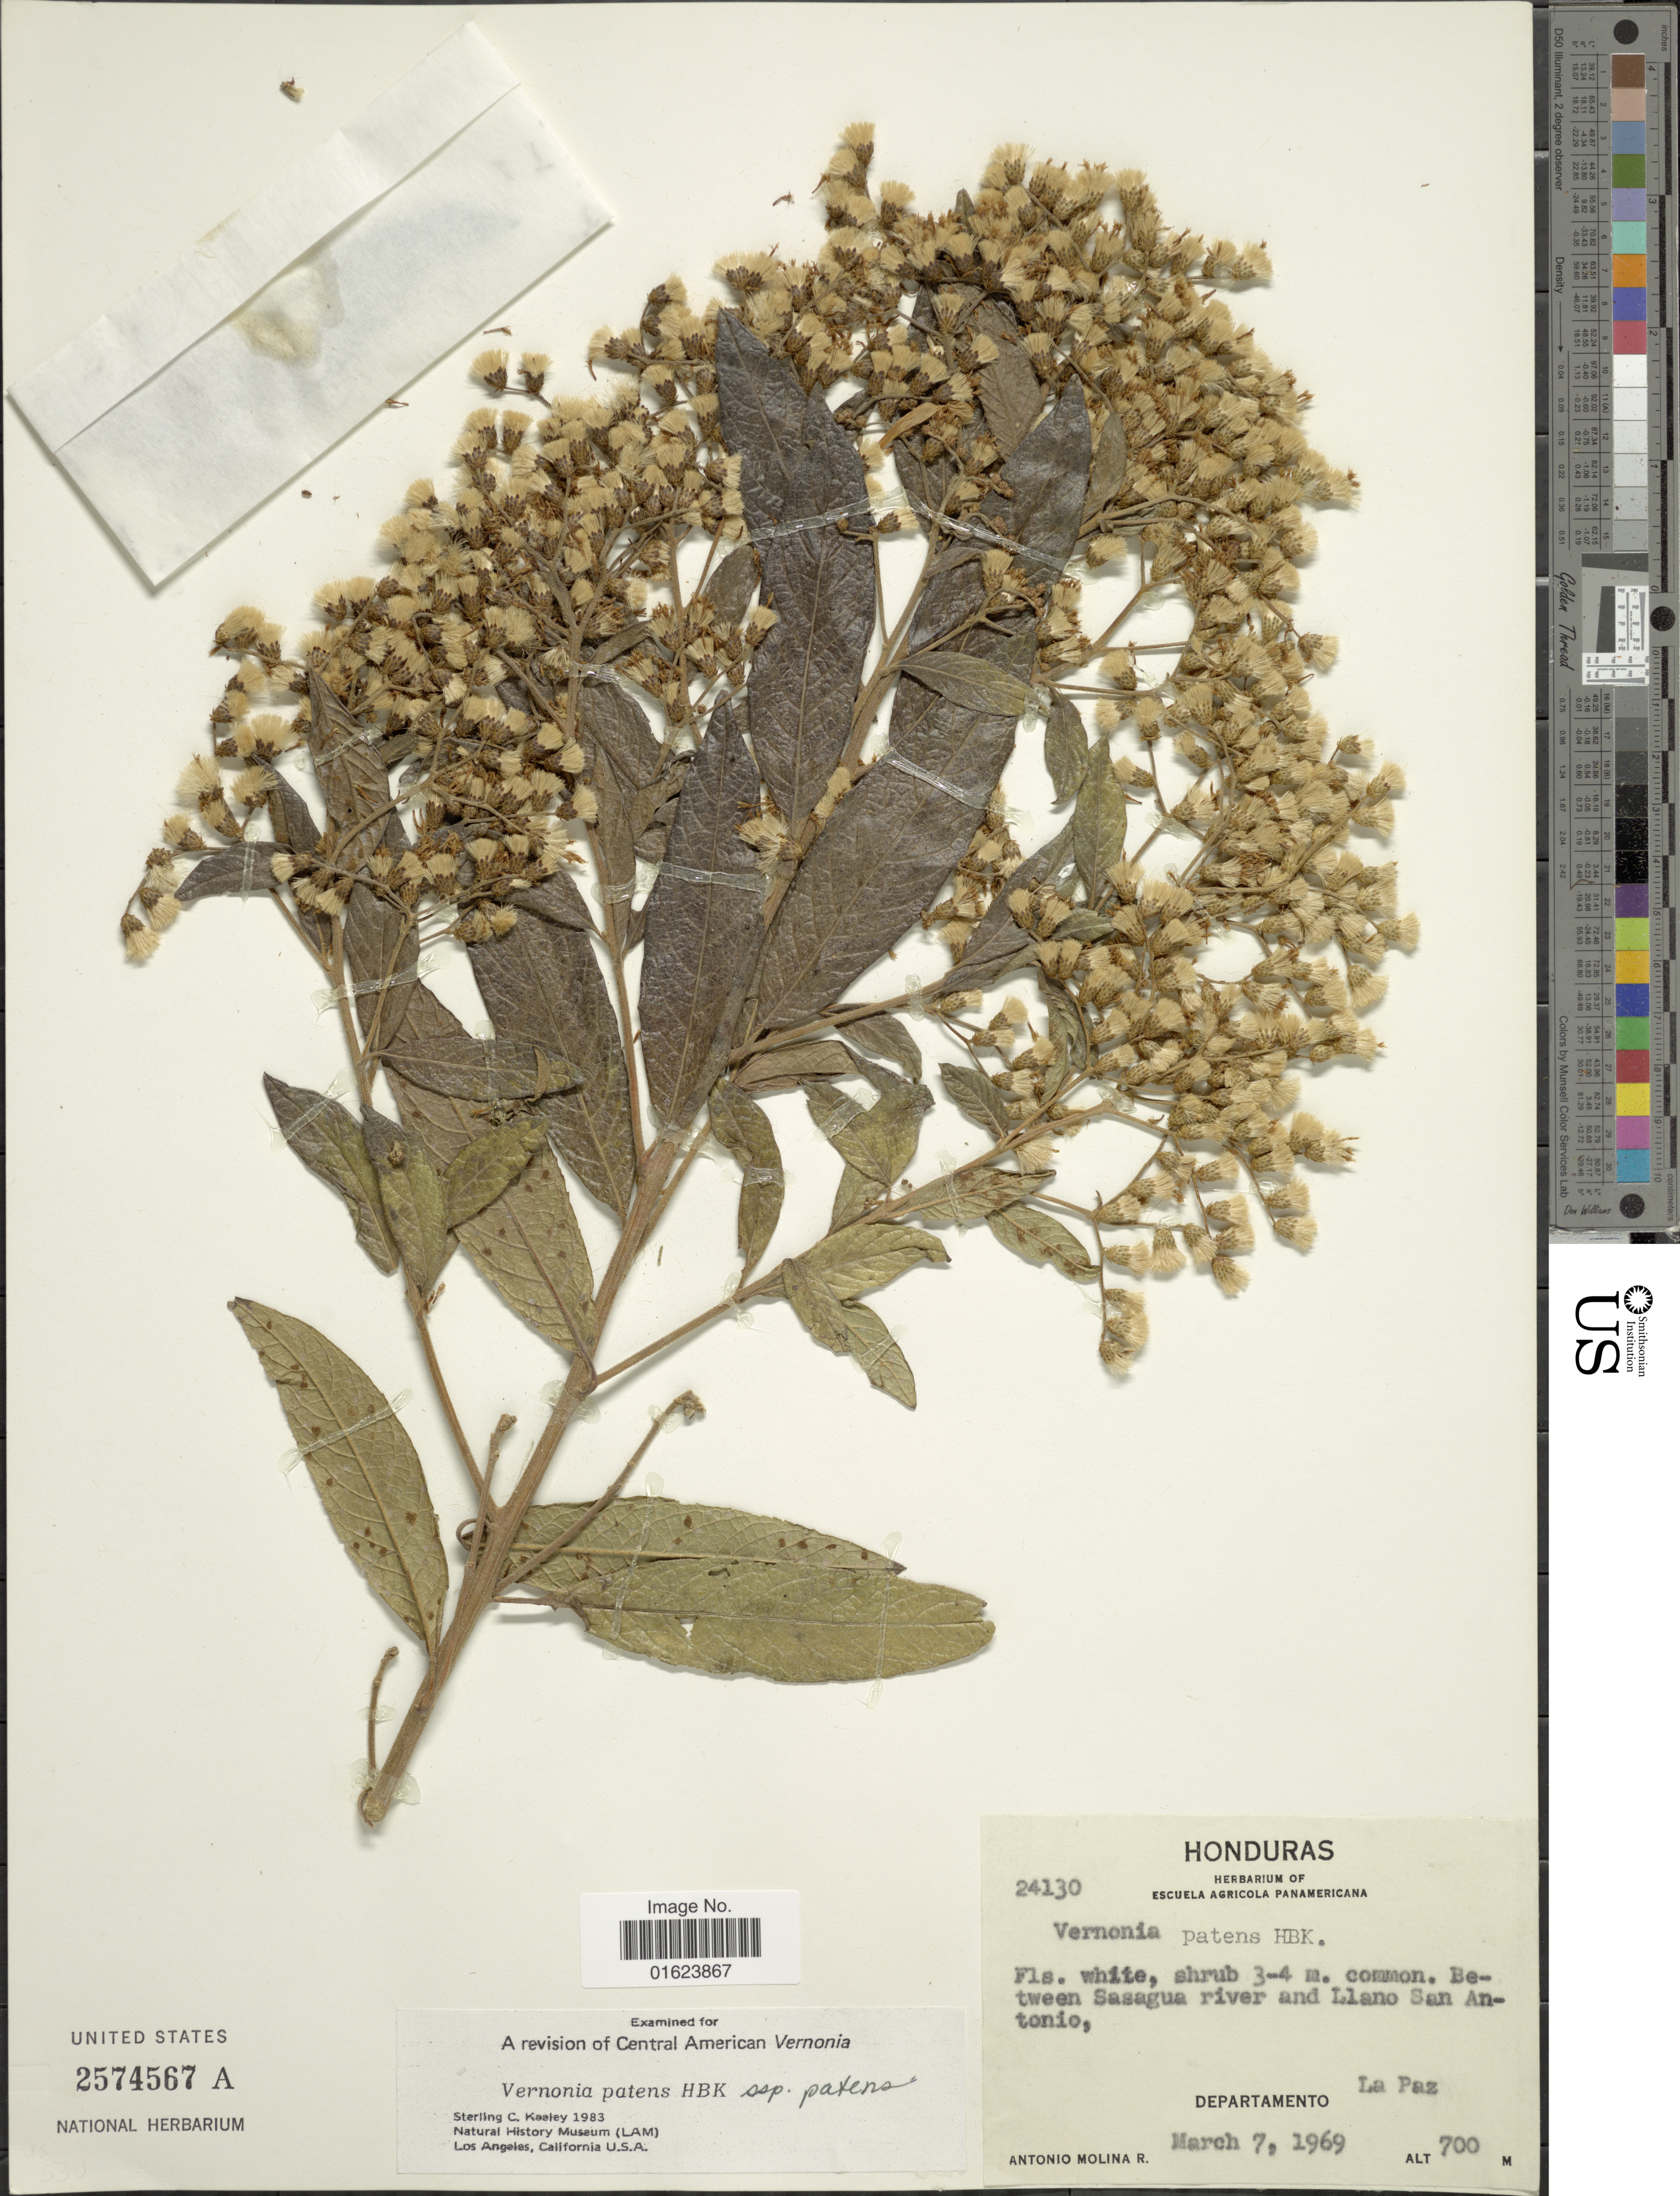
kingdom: Plantae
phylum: Tracheophyta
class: Magnoliopsida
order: Asterales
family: Asteraceae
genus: Vernonanthura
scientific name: Vernonanthura patens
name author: (Kunth) H. Rob.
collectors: A. Molina R.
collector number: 24130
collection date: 1969-03-07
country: Honduras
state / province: La Paz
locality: Honduars, Between Sasagua river and Llano San Antonio. Departamento La Paz.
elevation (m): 700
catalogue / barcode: US 2574567A